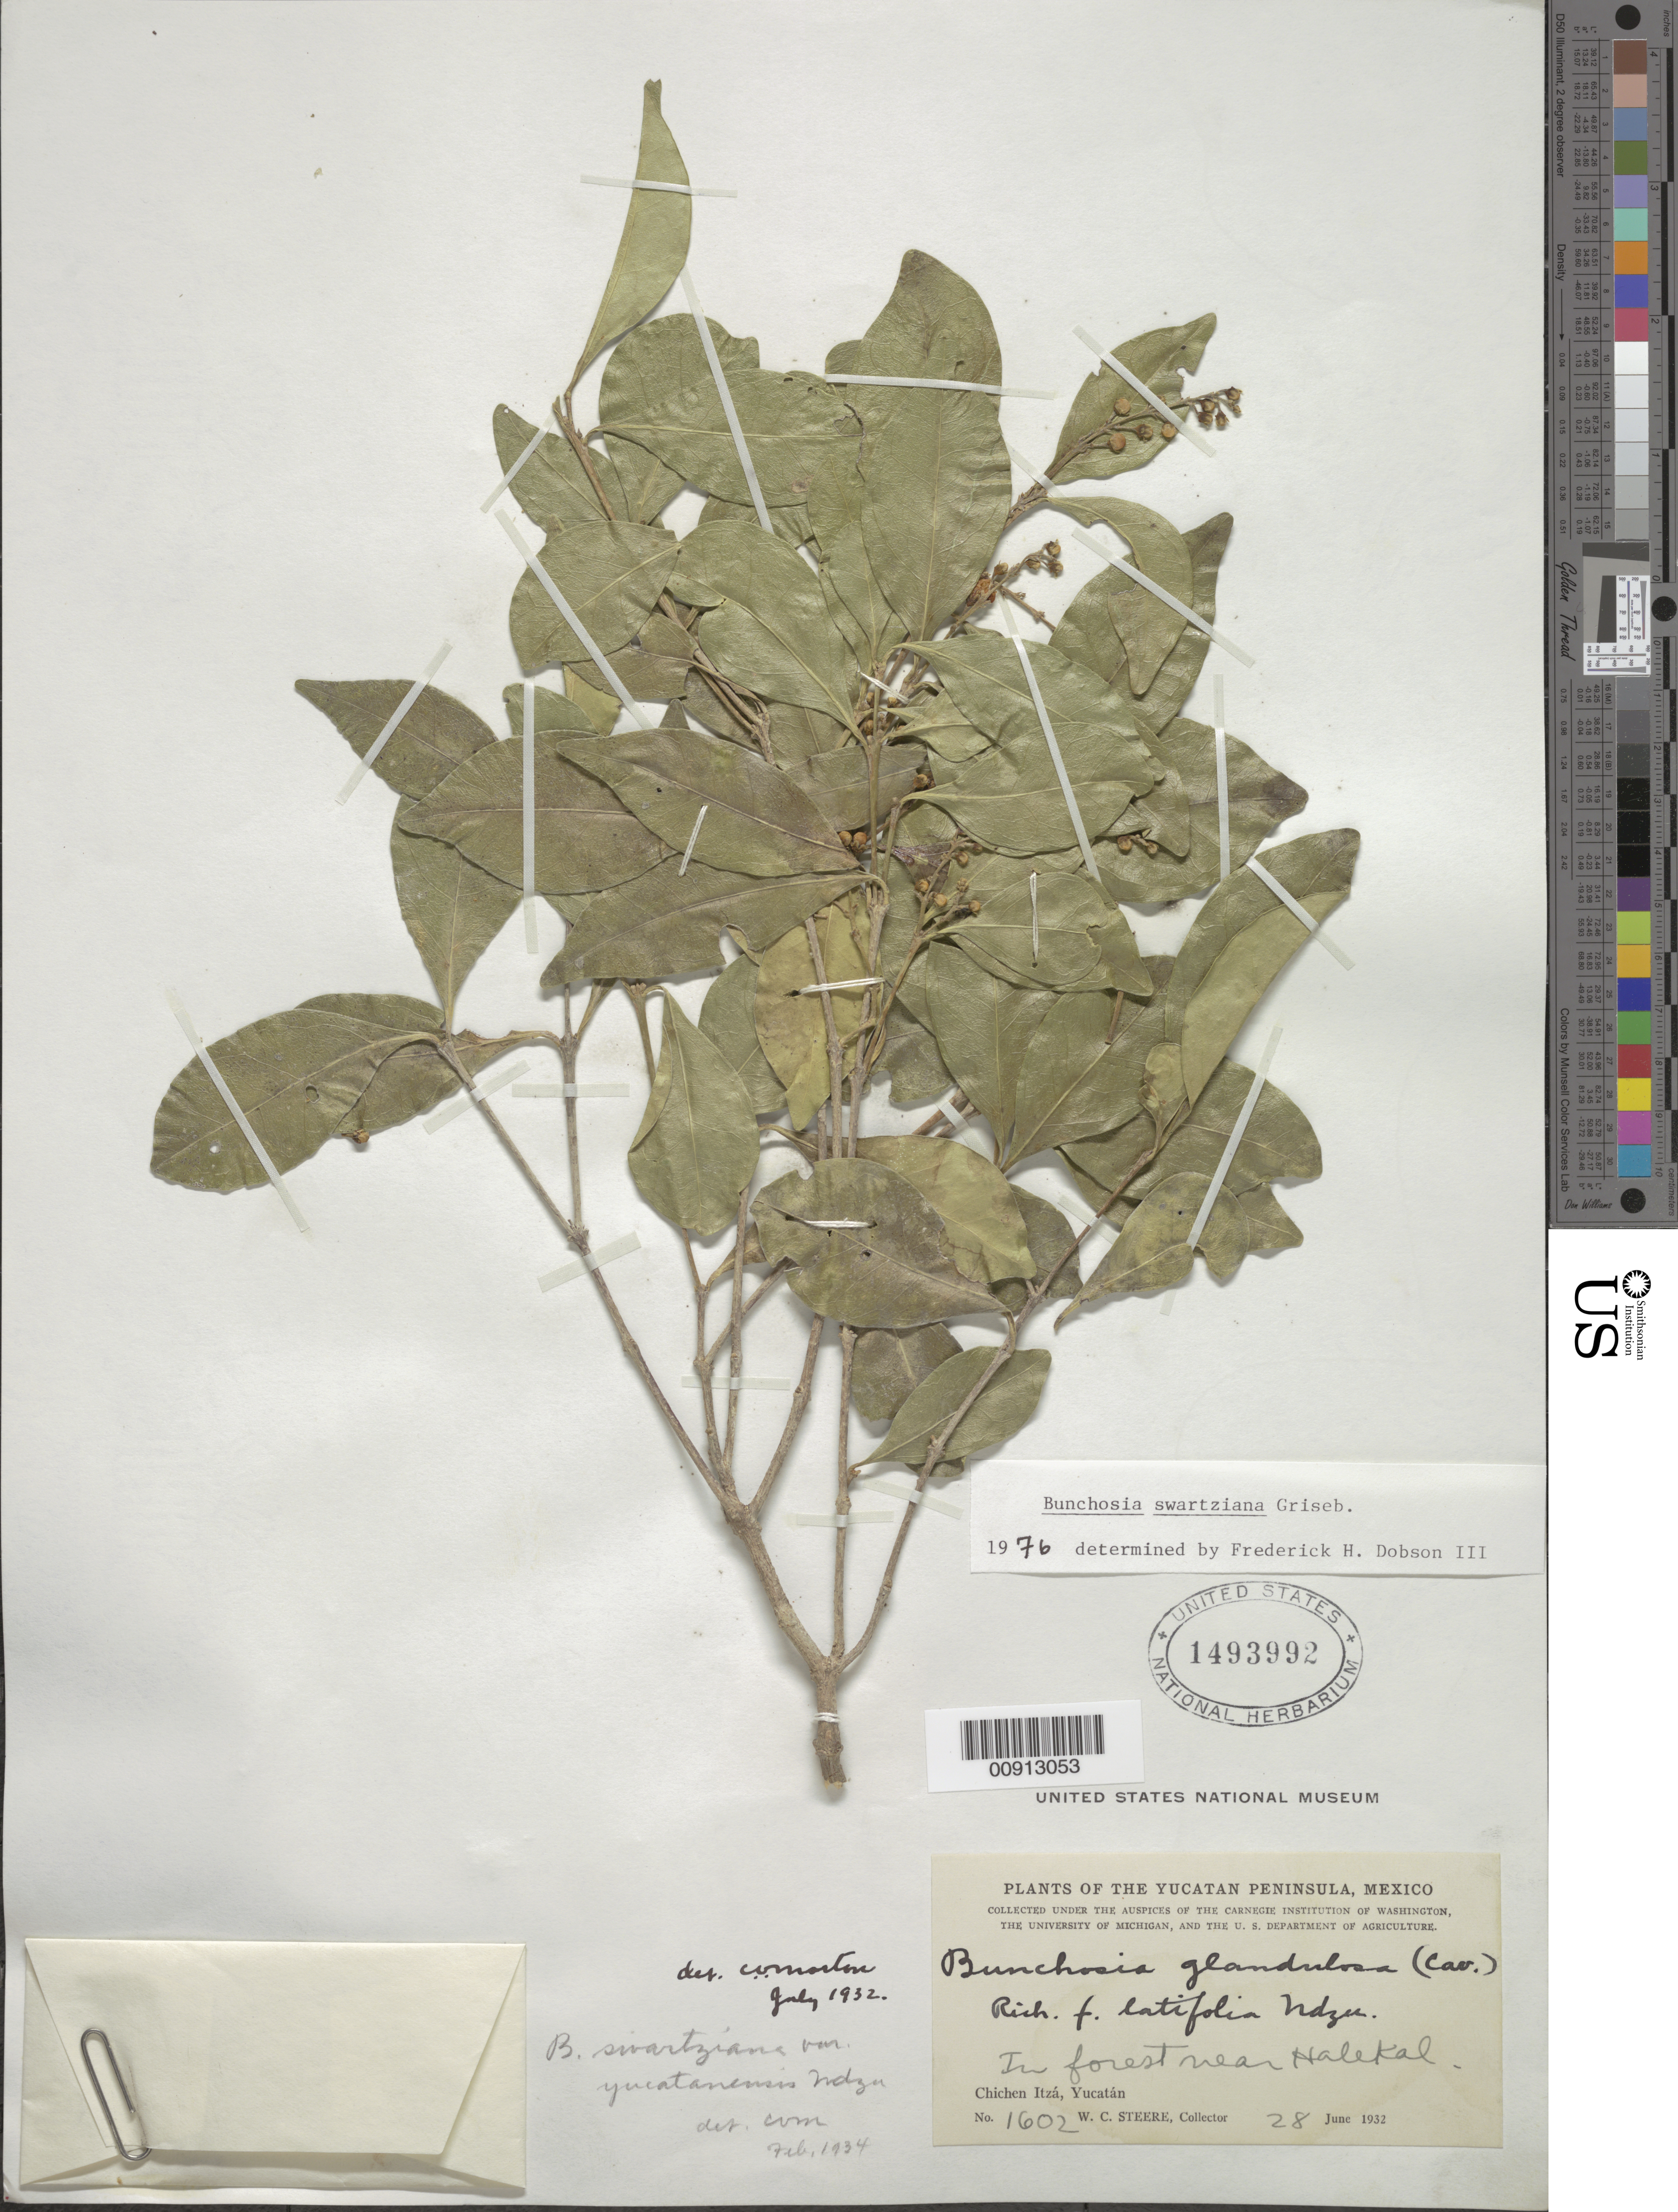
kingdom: Plantae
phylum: Tracheophyta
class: Magnoliopsida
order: Malpighiales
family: Malpighiaceae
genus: Bunchosia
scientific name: Bunchosia swartziana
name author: Griseb.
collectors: W. C. Steere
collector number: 1602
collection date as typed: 28 Jun 1932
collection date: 1932-06-28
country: Mexico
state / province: Yucatán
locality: Near Halekal. Chichen Itzá, Yucatán.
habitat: In forest.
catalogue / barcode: US 1493992